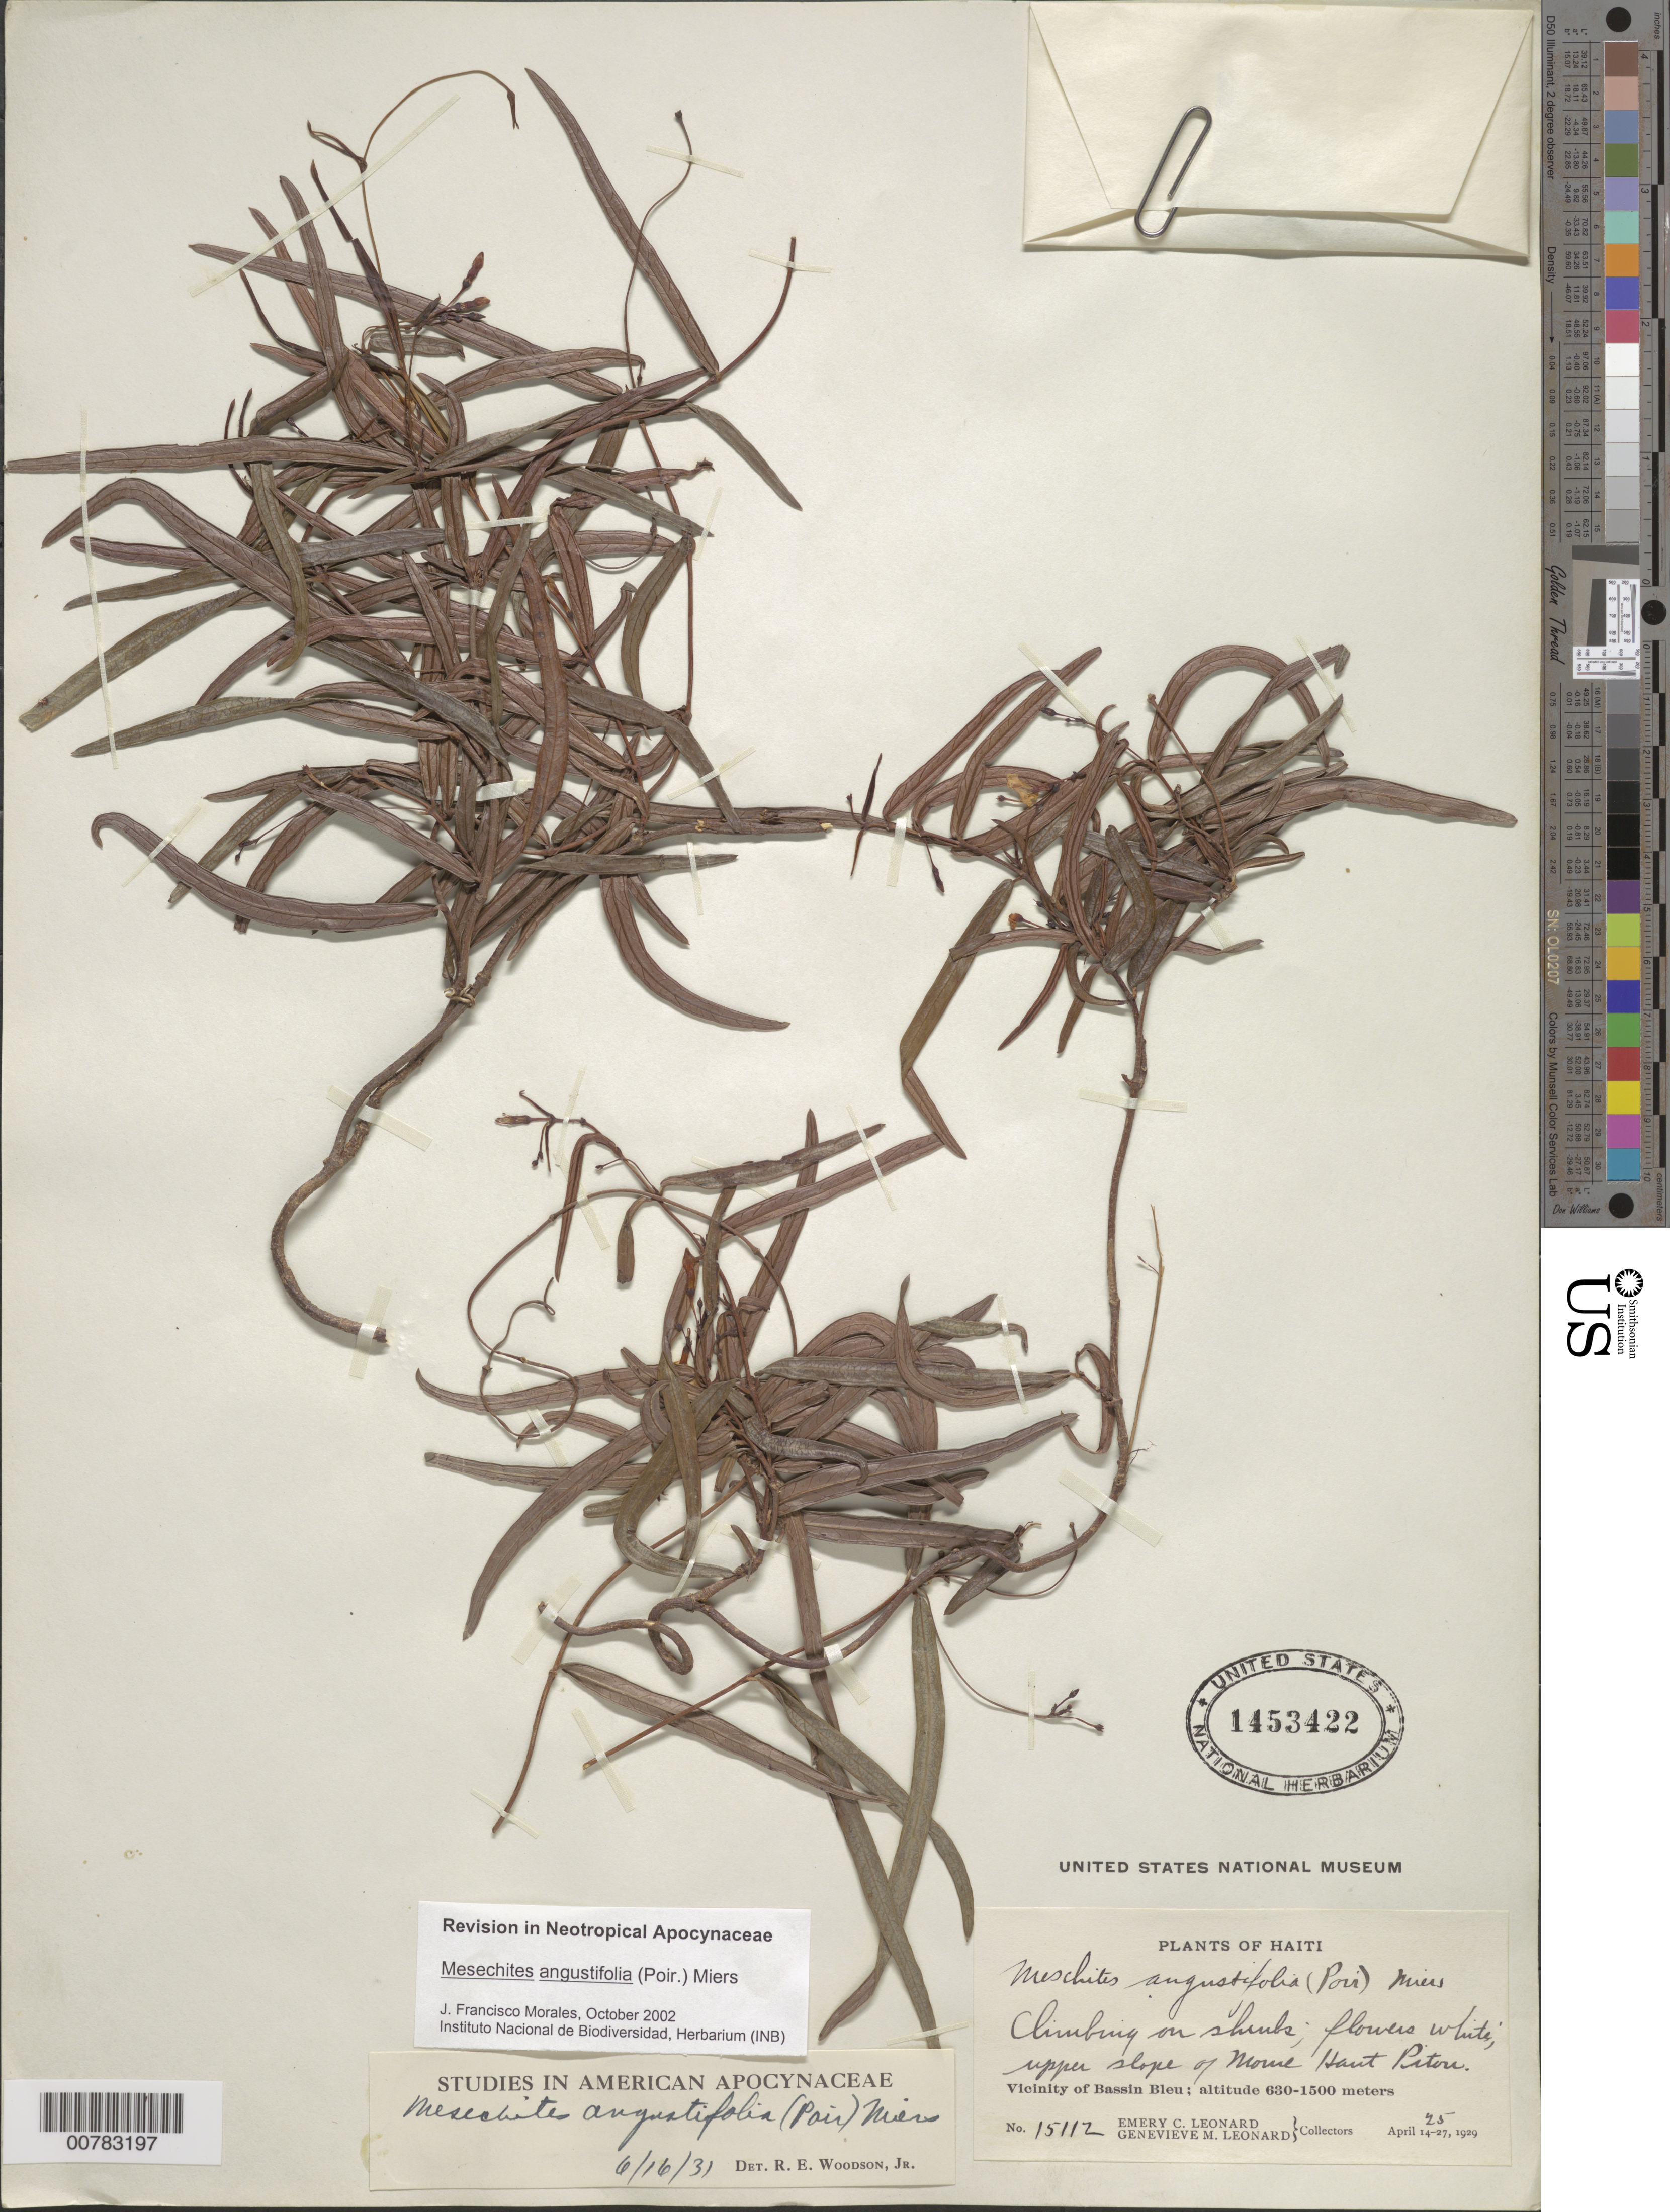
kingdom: Plantae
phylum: Tracheophyta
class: Magnoliopsida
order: Gentianales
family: Apocynaceae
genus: Mesechites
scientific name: Mesechites angustifolius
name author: (Poir.) Miers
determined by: Morales, J. F.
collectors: E. C. Leonard & G. M. Leonard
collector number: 15112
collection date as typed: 25 Apr 1929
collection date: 1929-04-25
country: Haiti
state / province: Nord-Ouest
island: Hispaniola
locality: Vicinity of Bassin Bleu, upper slope of Morne Haut Piton.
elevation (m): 630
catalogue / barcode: US 1453422